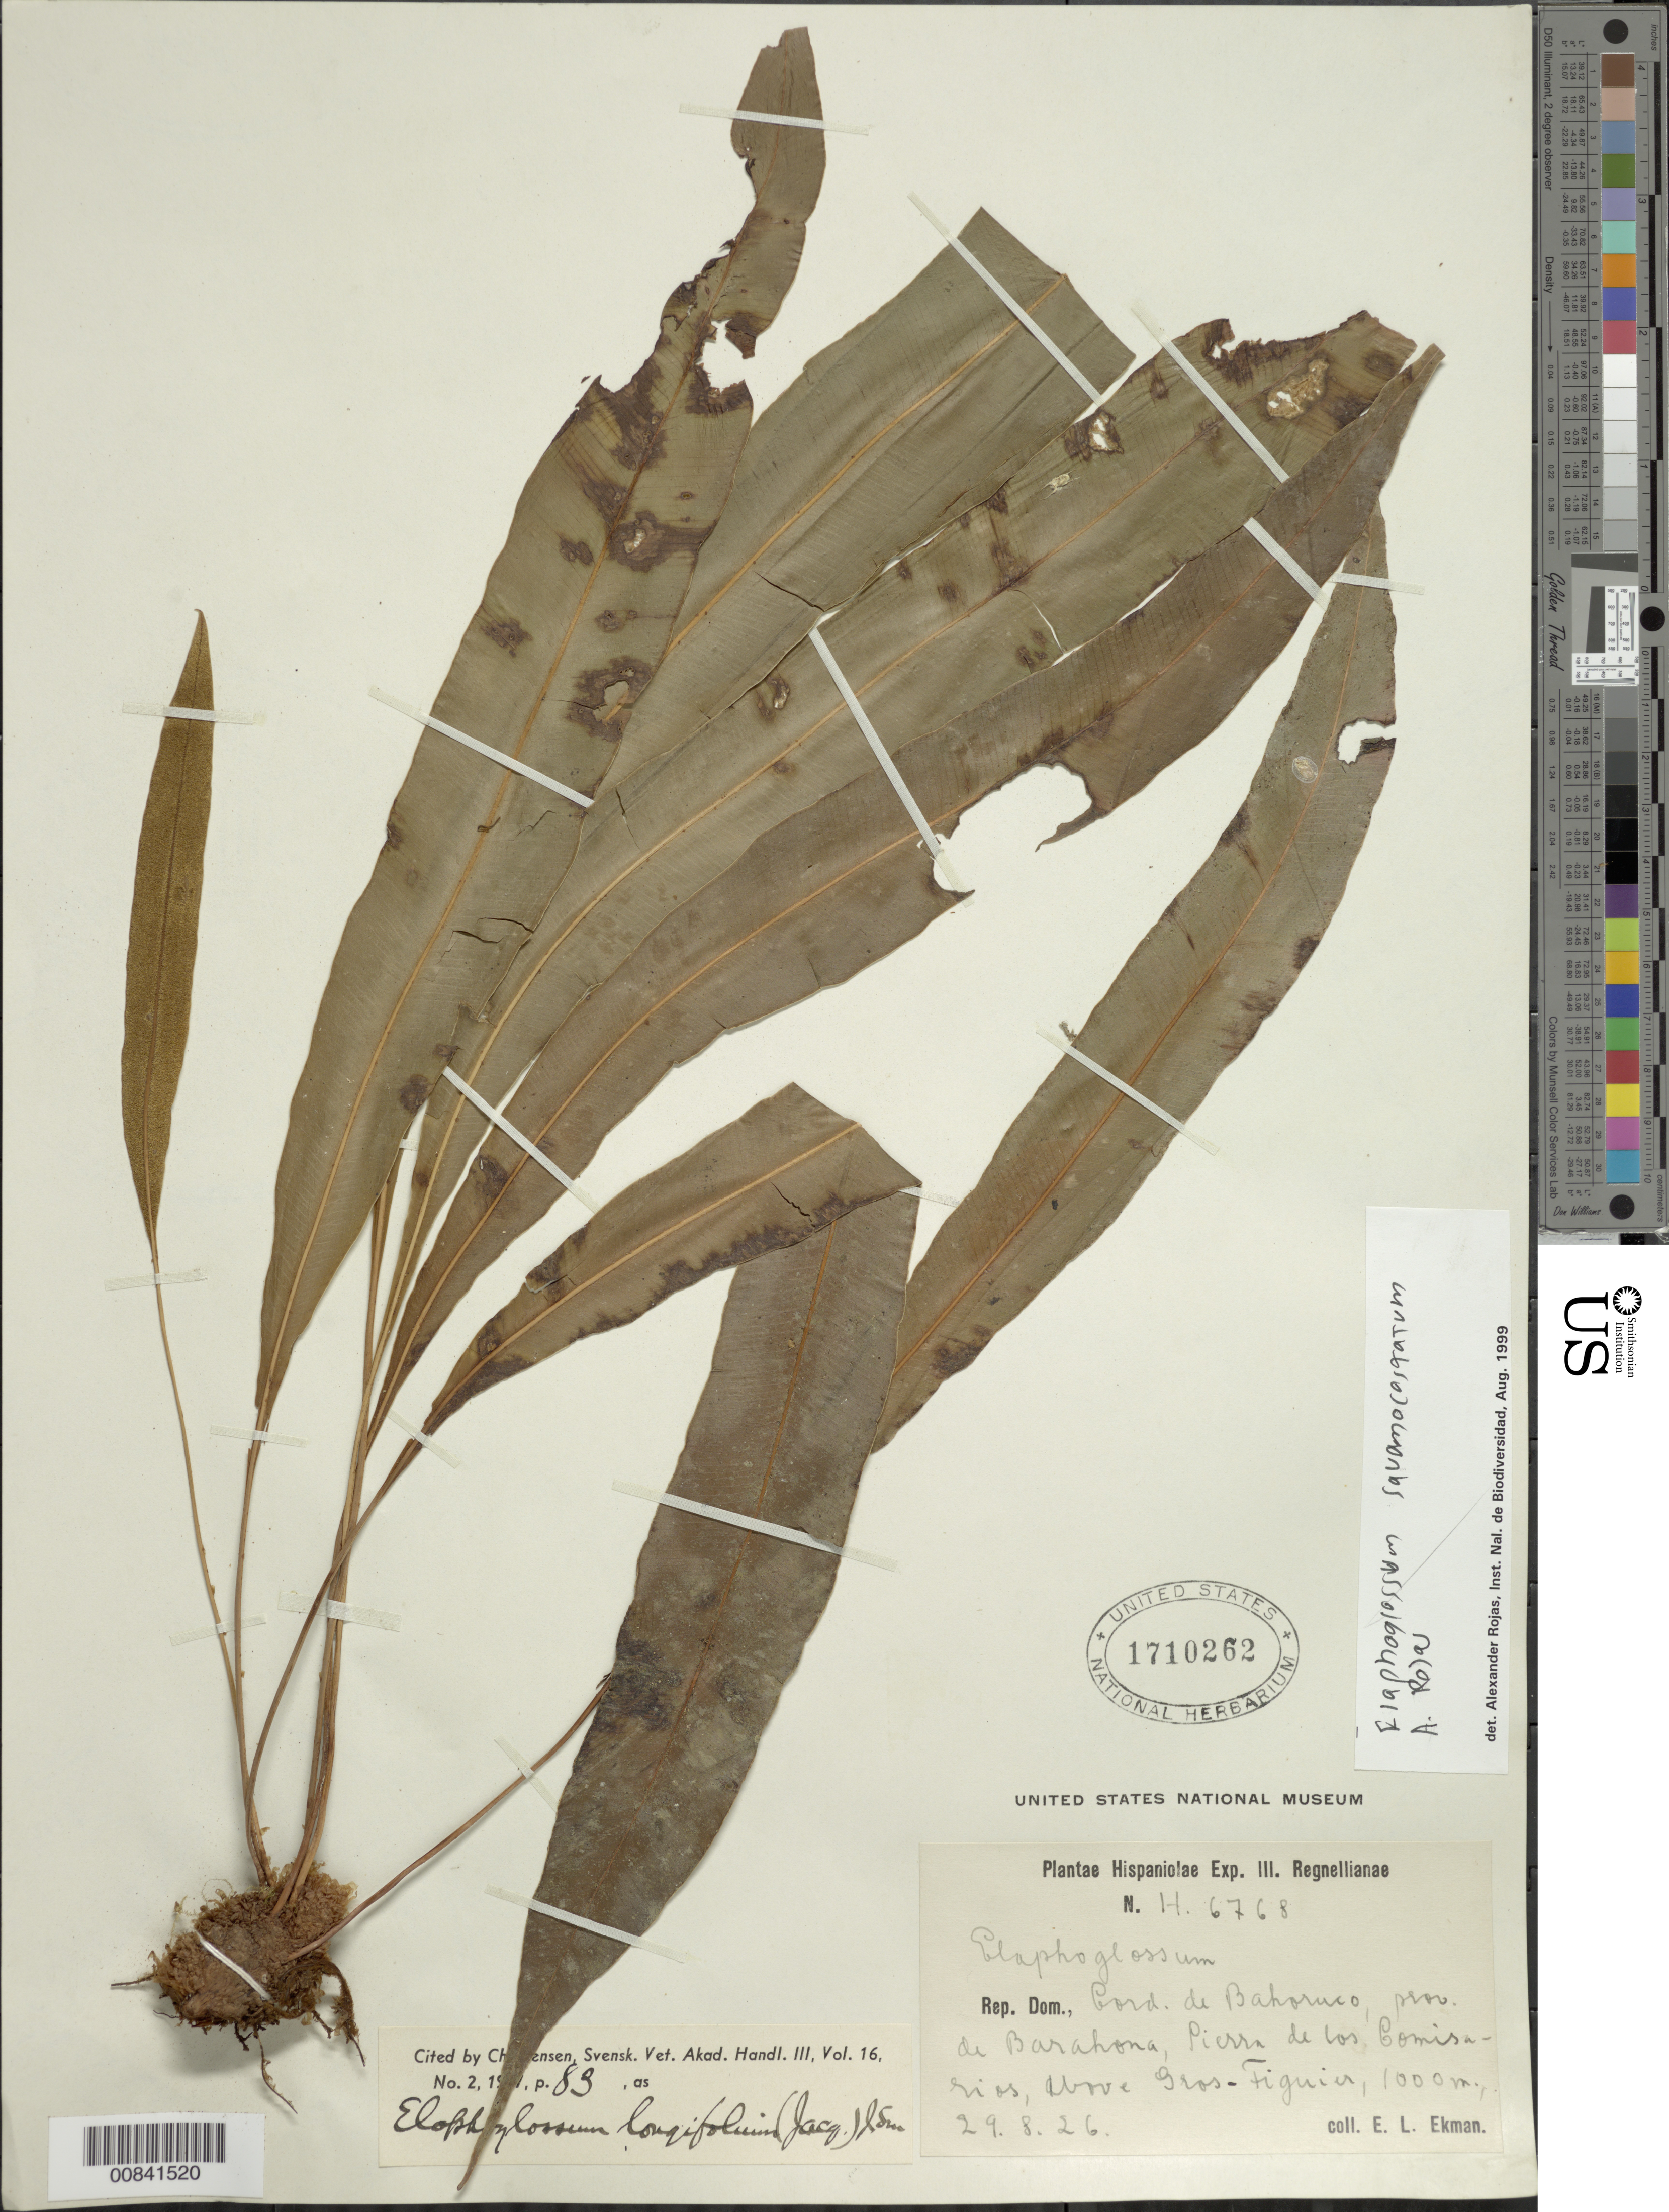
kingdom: Plantae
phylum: Tracheophyta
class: Polypodiopsida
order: Polypodiales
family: Dryopteridaceae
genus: Elaphoglossum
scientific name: Elaphoglossum squamatocostatum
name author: A. Rojas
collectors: E. L. Ekman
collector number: H 6768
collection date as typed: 29 Aug 1926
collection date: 1926-08-29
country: Dominican Republic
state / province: Barahona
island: Hispaniola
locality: Cordiller de Bahoruco, Sierra de los Commiserios, above Gros-Figuia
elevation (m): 1000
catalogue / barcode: US 1710262